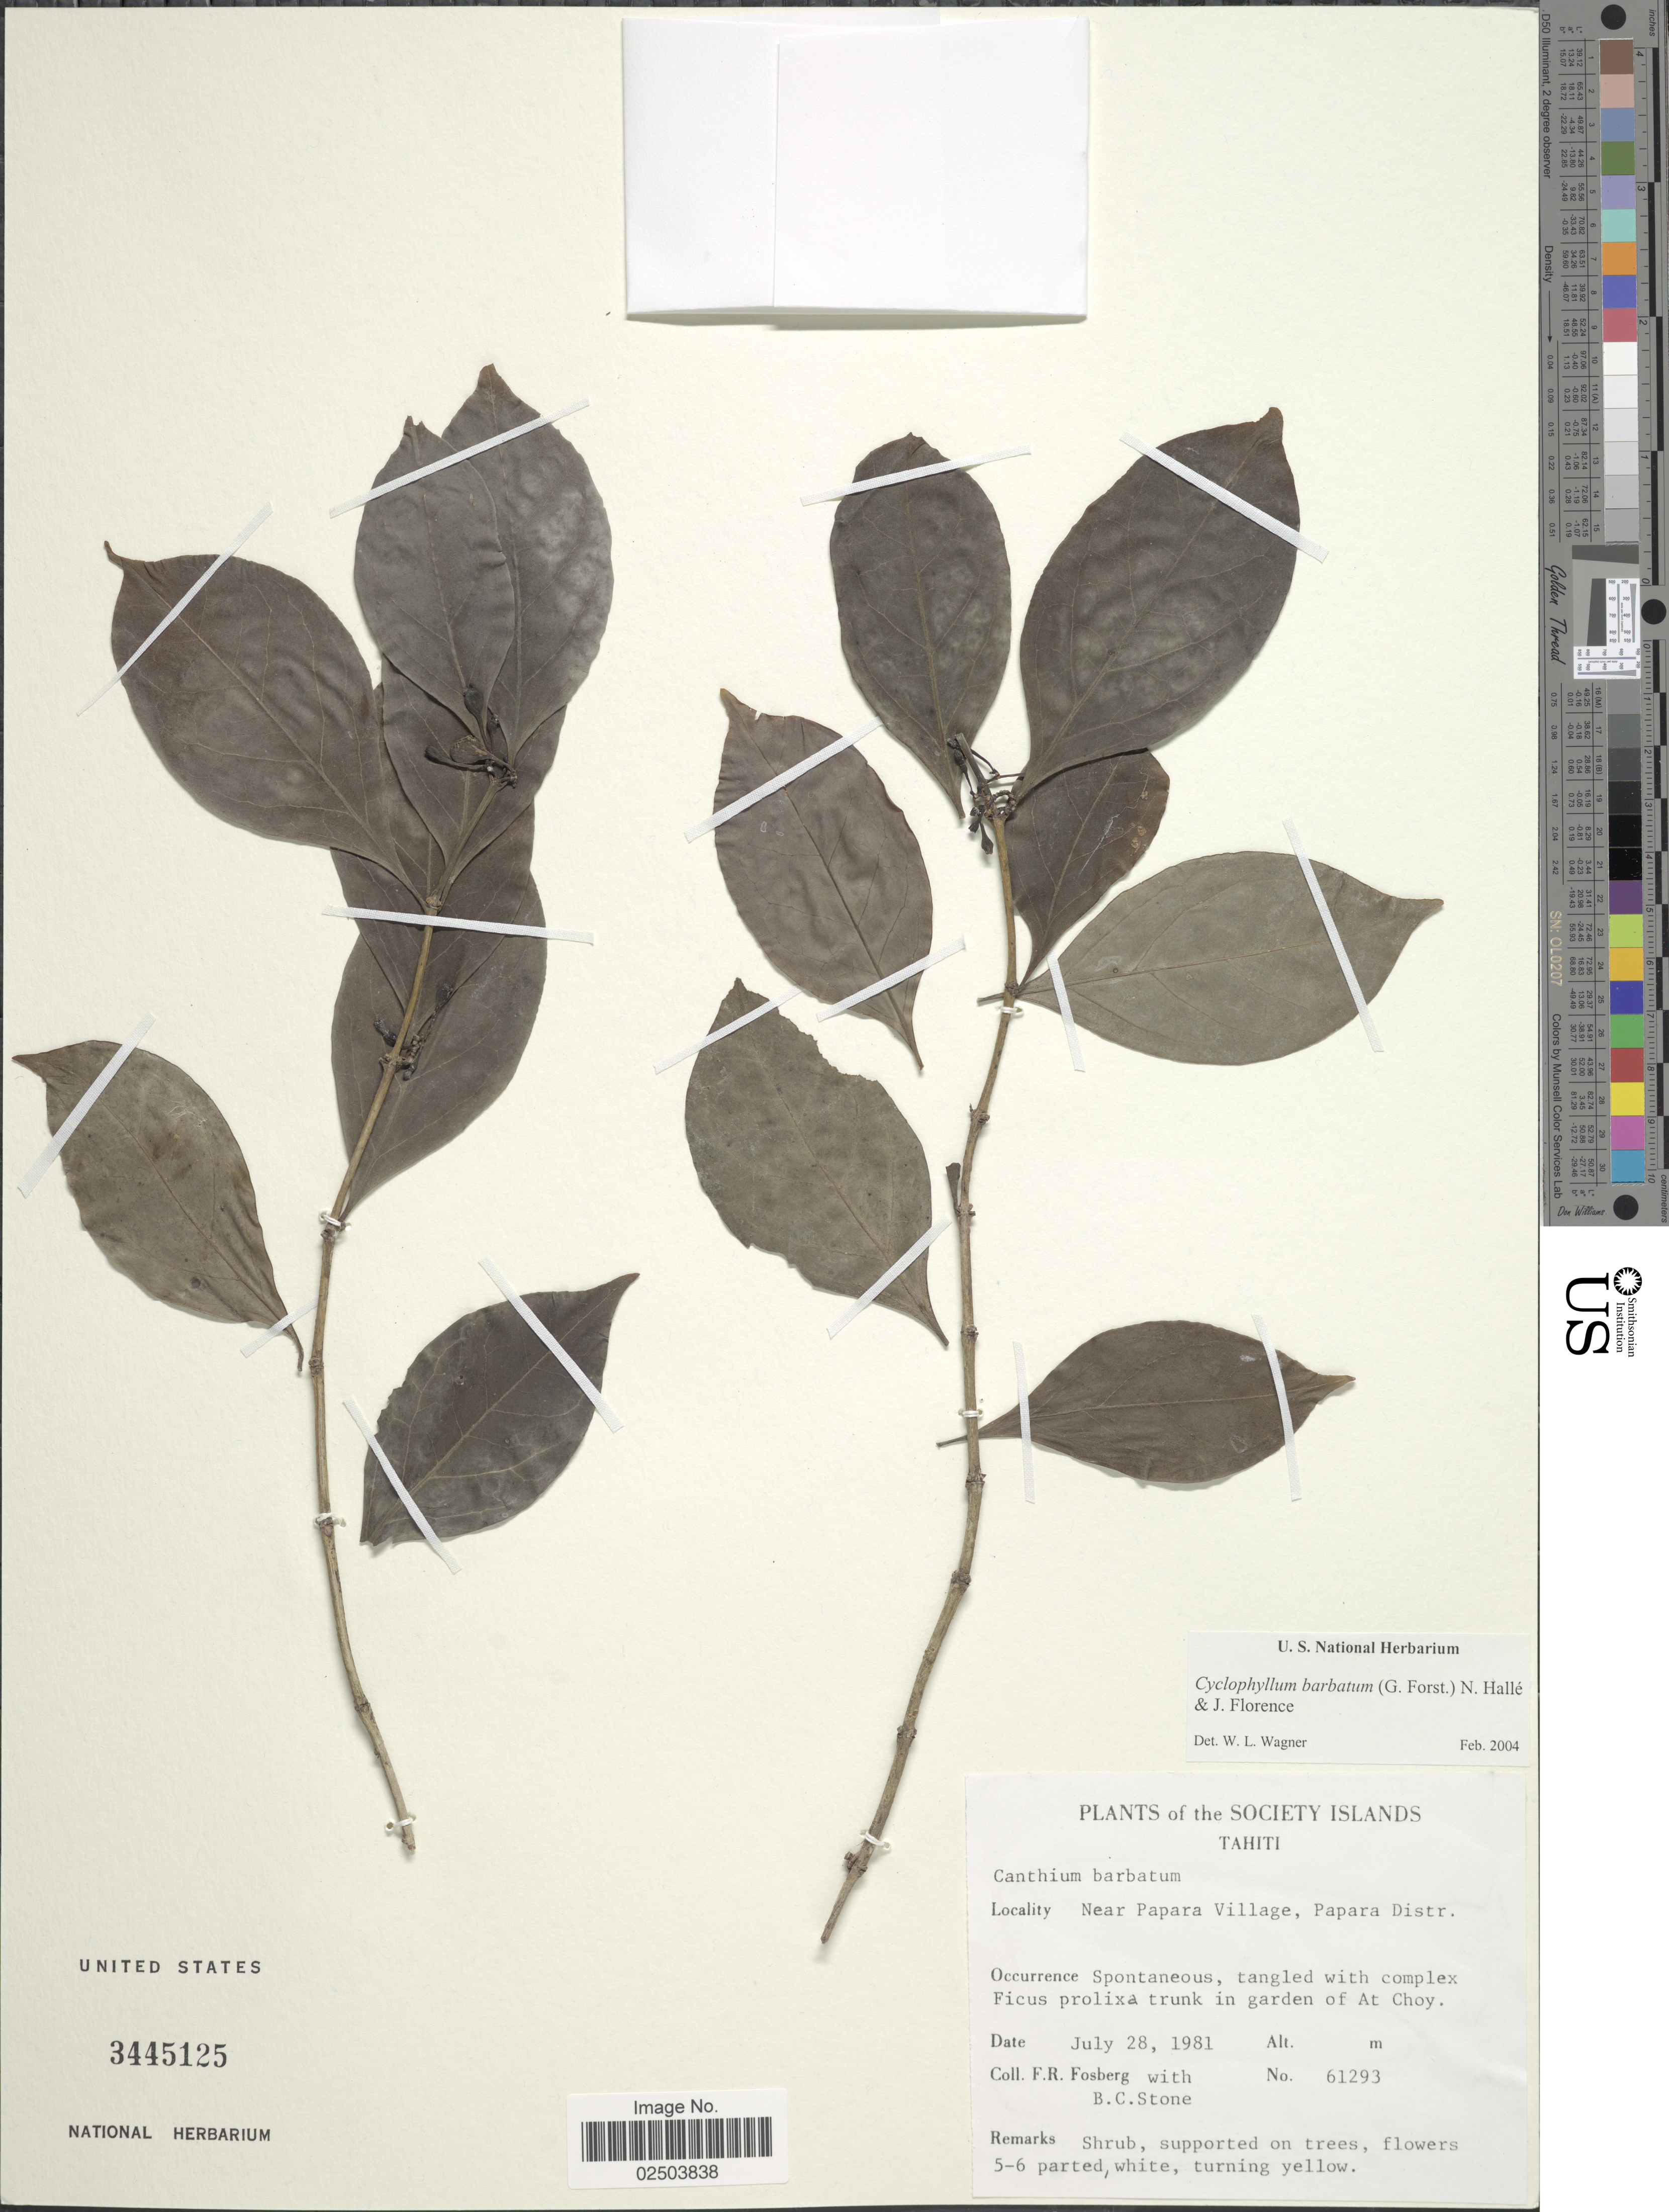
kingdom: Plantae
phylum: Tracheophyta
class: Magnoliopsida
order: Gentianales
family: Rubiaceae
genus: Cyclophyllum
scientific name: Cyclophyllum barbatum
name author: (G. Forst.) N. Hallé & J. Florence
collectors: F. R. Fosberg & B. C. Stone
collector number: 61293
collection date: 1981-07-28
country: French Polynesia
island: Tahiti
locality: Society Islands, Tahiti. Near Papara Village, Papara Distr. in garden of At Choy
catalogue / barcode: US 3445125